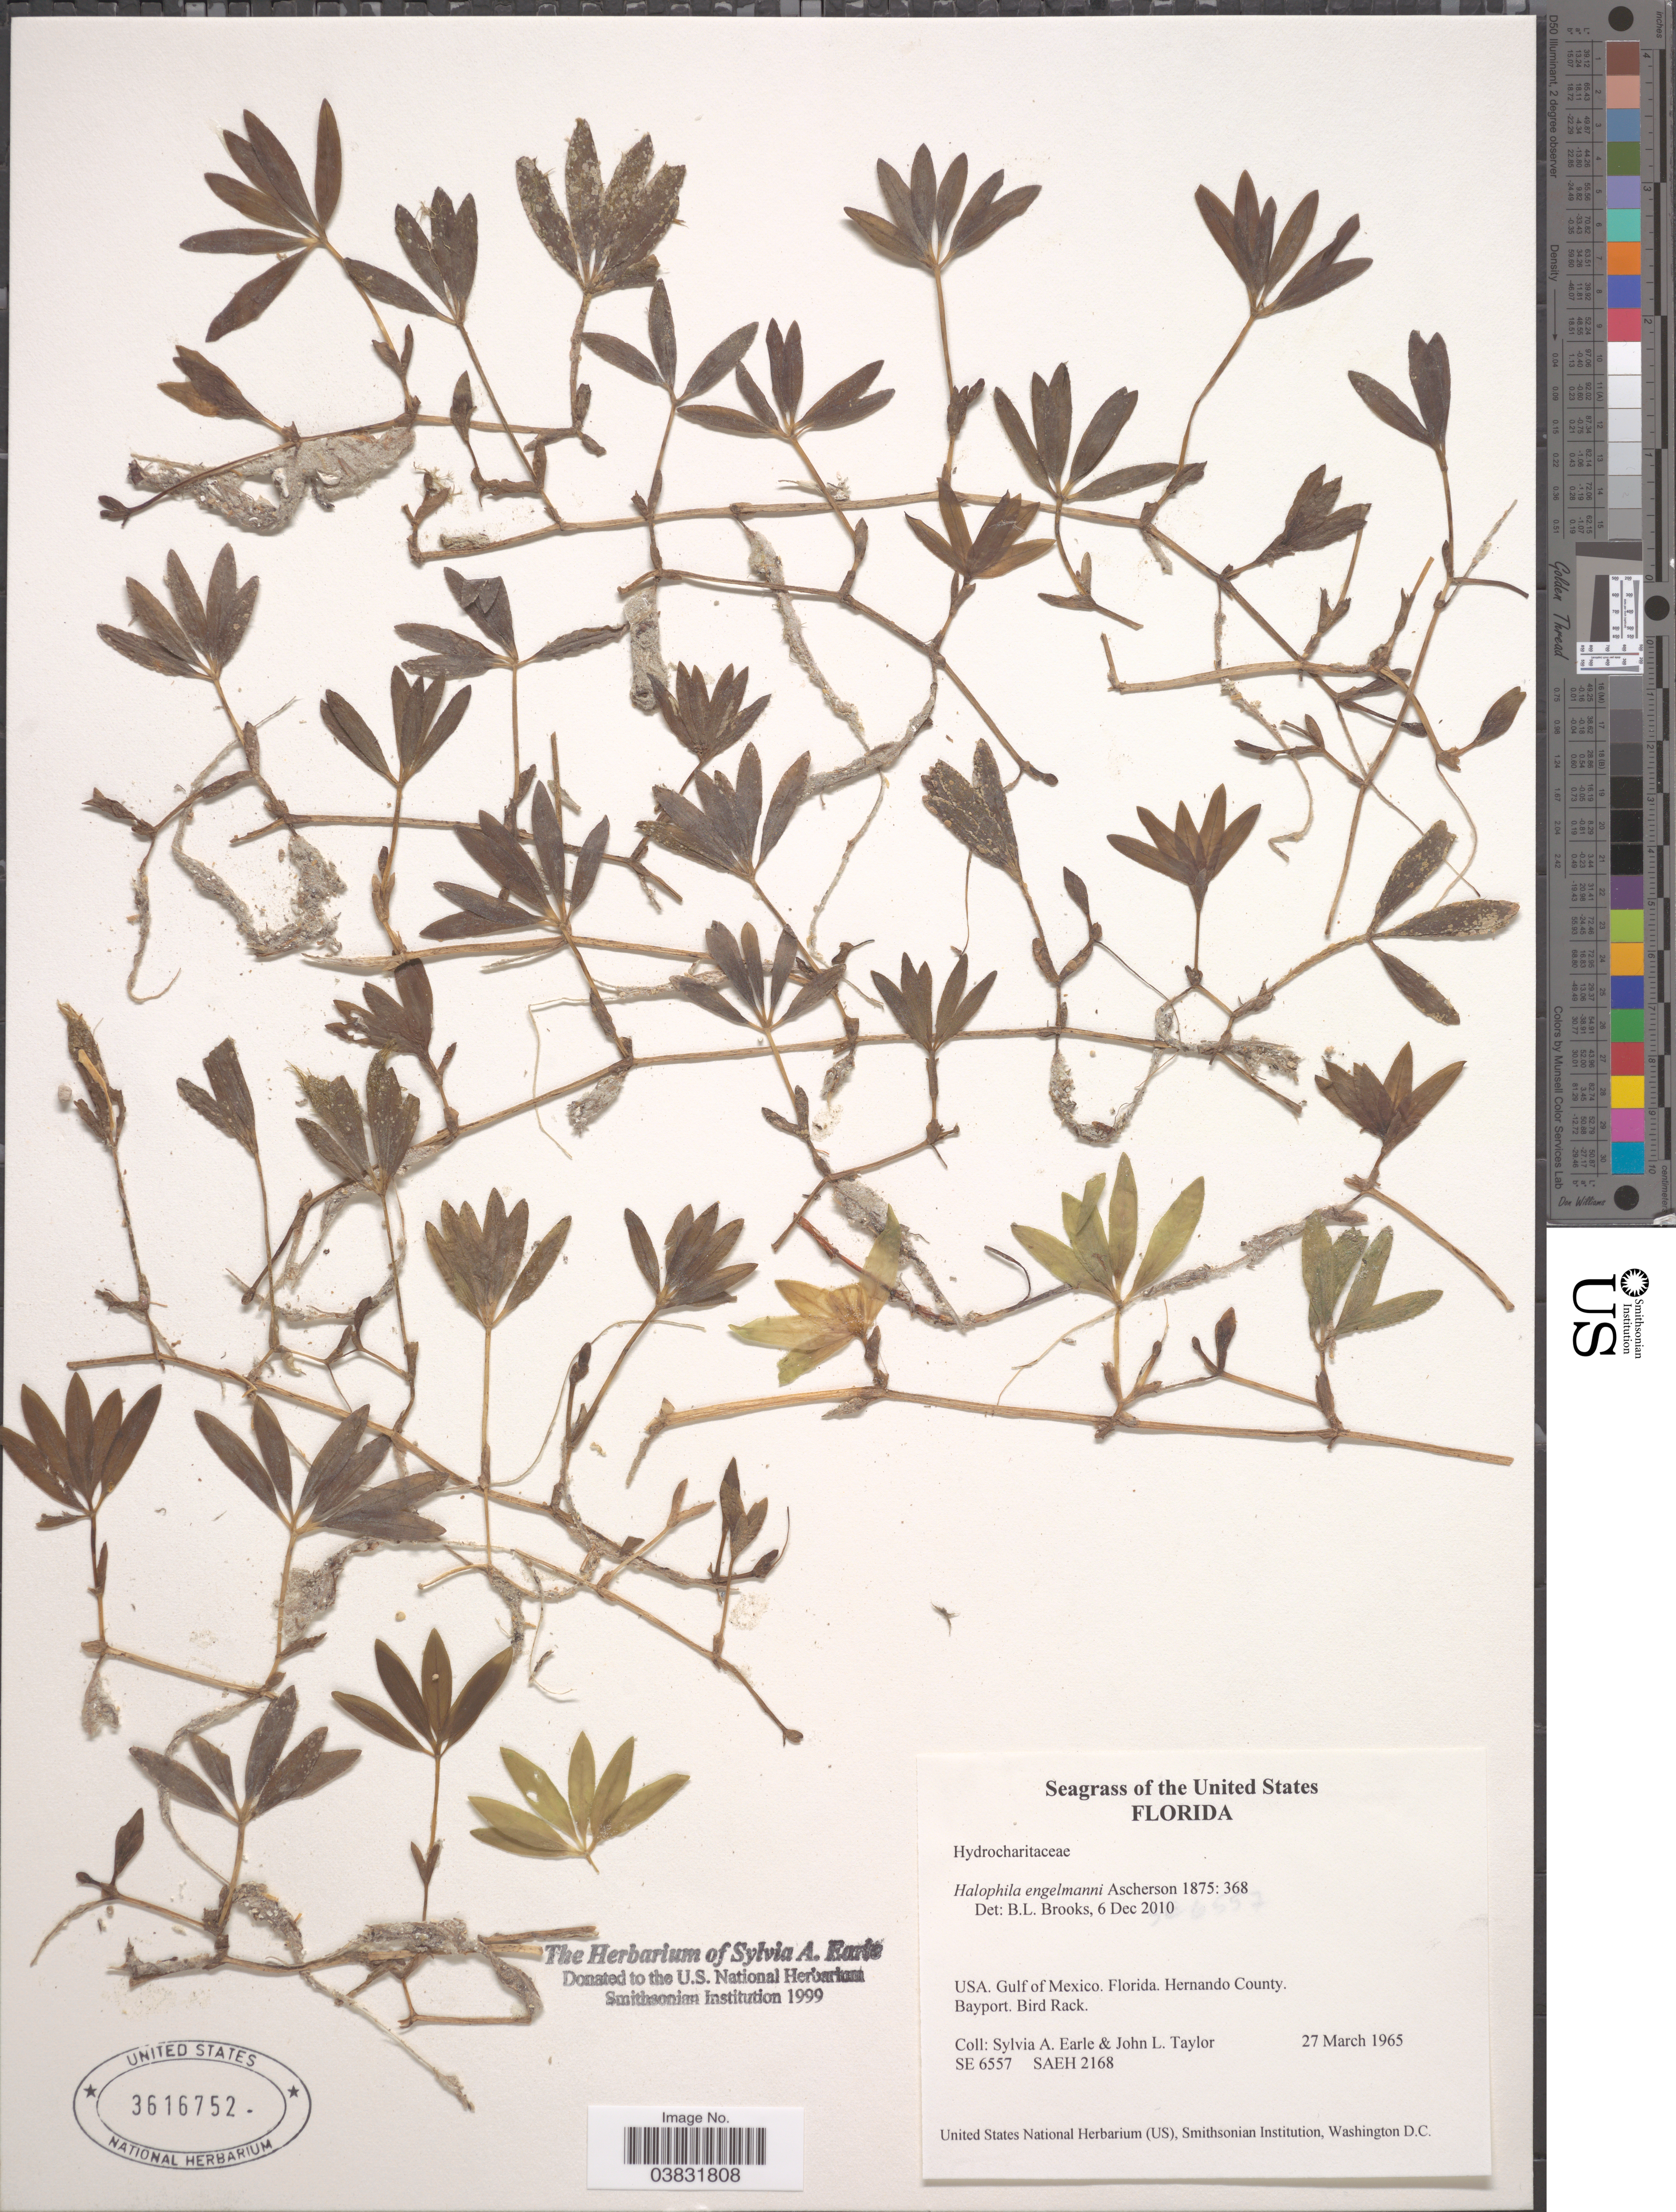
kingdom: Plantae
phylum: Tracheophyta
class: Liliopsida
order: Alismatales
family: Hydrocharitaceae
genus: Halophila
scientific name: Halophila engelmannii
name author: Asch.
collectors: S. A. Earle & J. L. Taylor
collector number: SE6557/SAEH2168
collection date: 1965-03-27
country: United States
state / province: Florida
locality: Gulf of Mexico. Hernando County. Bayport, Bird Rack.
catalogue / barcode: US 3616752